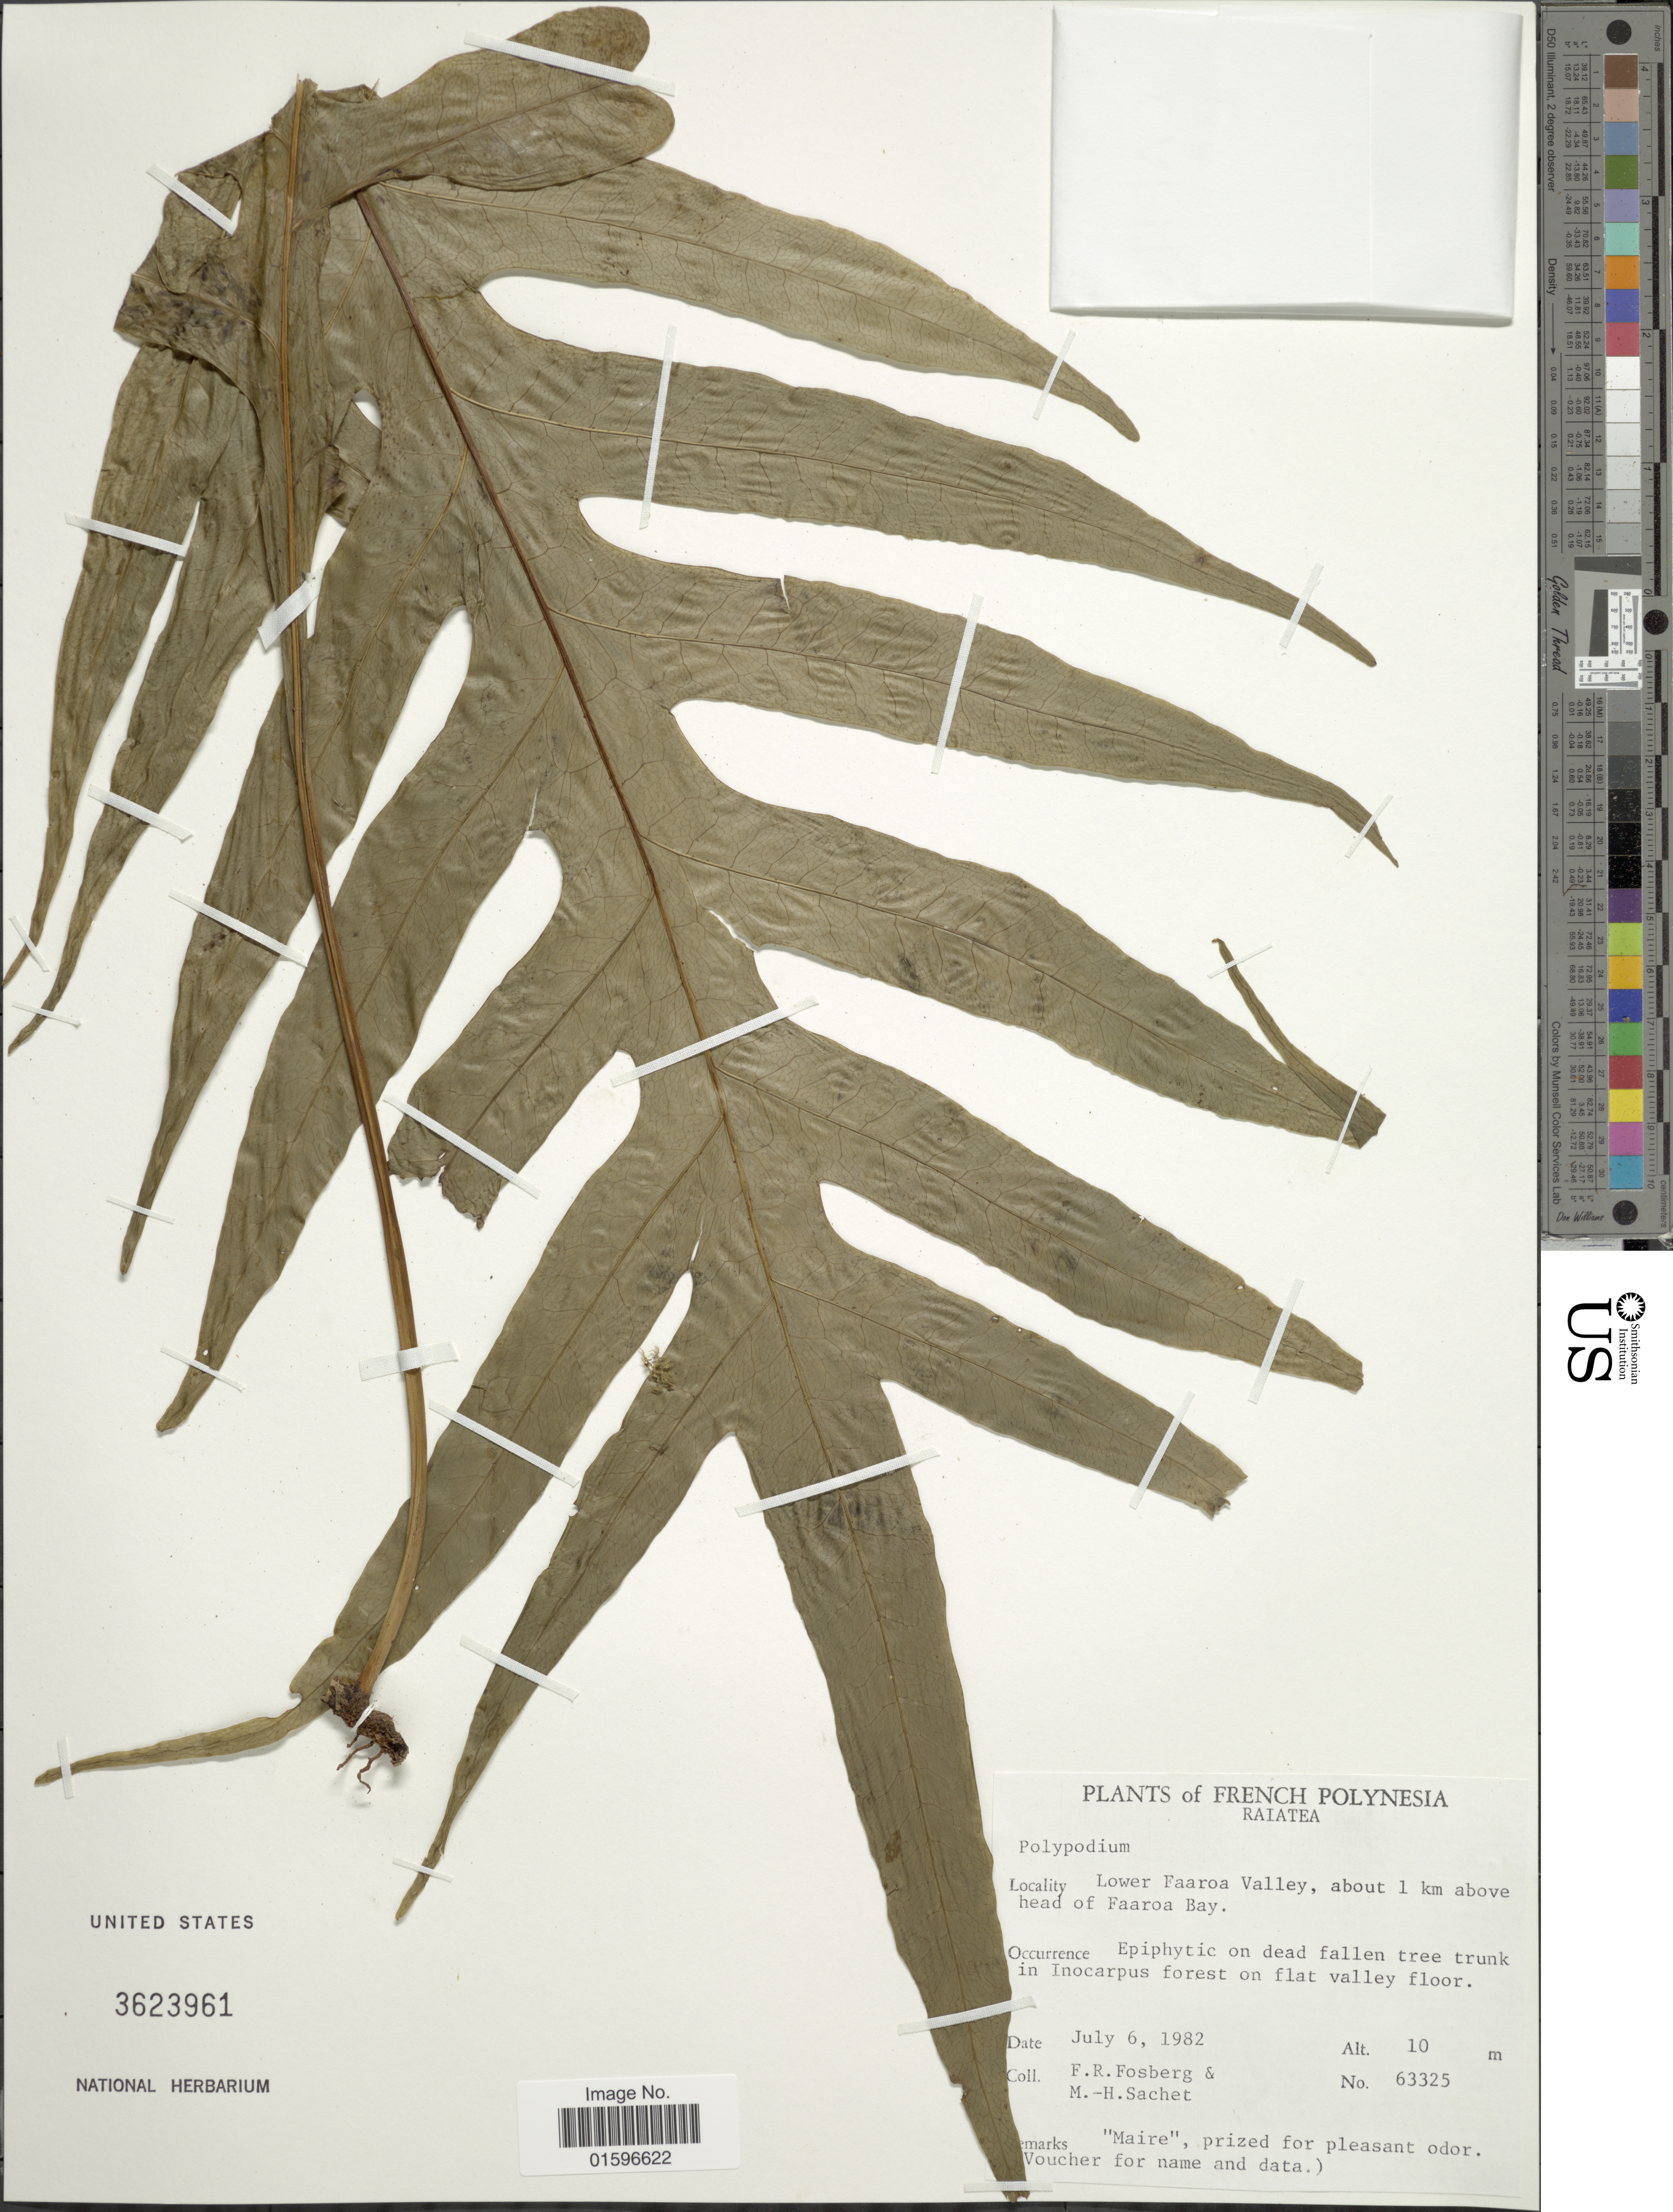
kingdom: Plantae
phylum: Tracheophyta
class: Polypodiopsida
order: Polypodiales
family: Polypodiaceae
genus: Microsorum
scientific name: Microsorum commutatum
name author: (Blume) Copel.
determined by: Florence, J.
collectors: F. R. Fosberg & M.-H. Sachet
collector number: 63325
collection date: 1982-07-06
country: French Polynesia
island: Raiatea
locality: French Polynesia, Raiatea,. Lower Faaroa Valley, about 1 km above head of Faaroa Bay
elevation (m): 10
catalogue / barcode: US 3623961